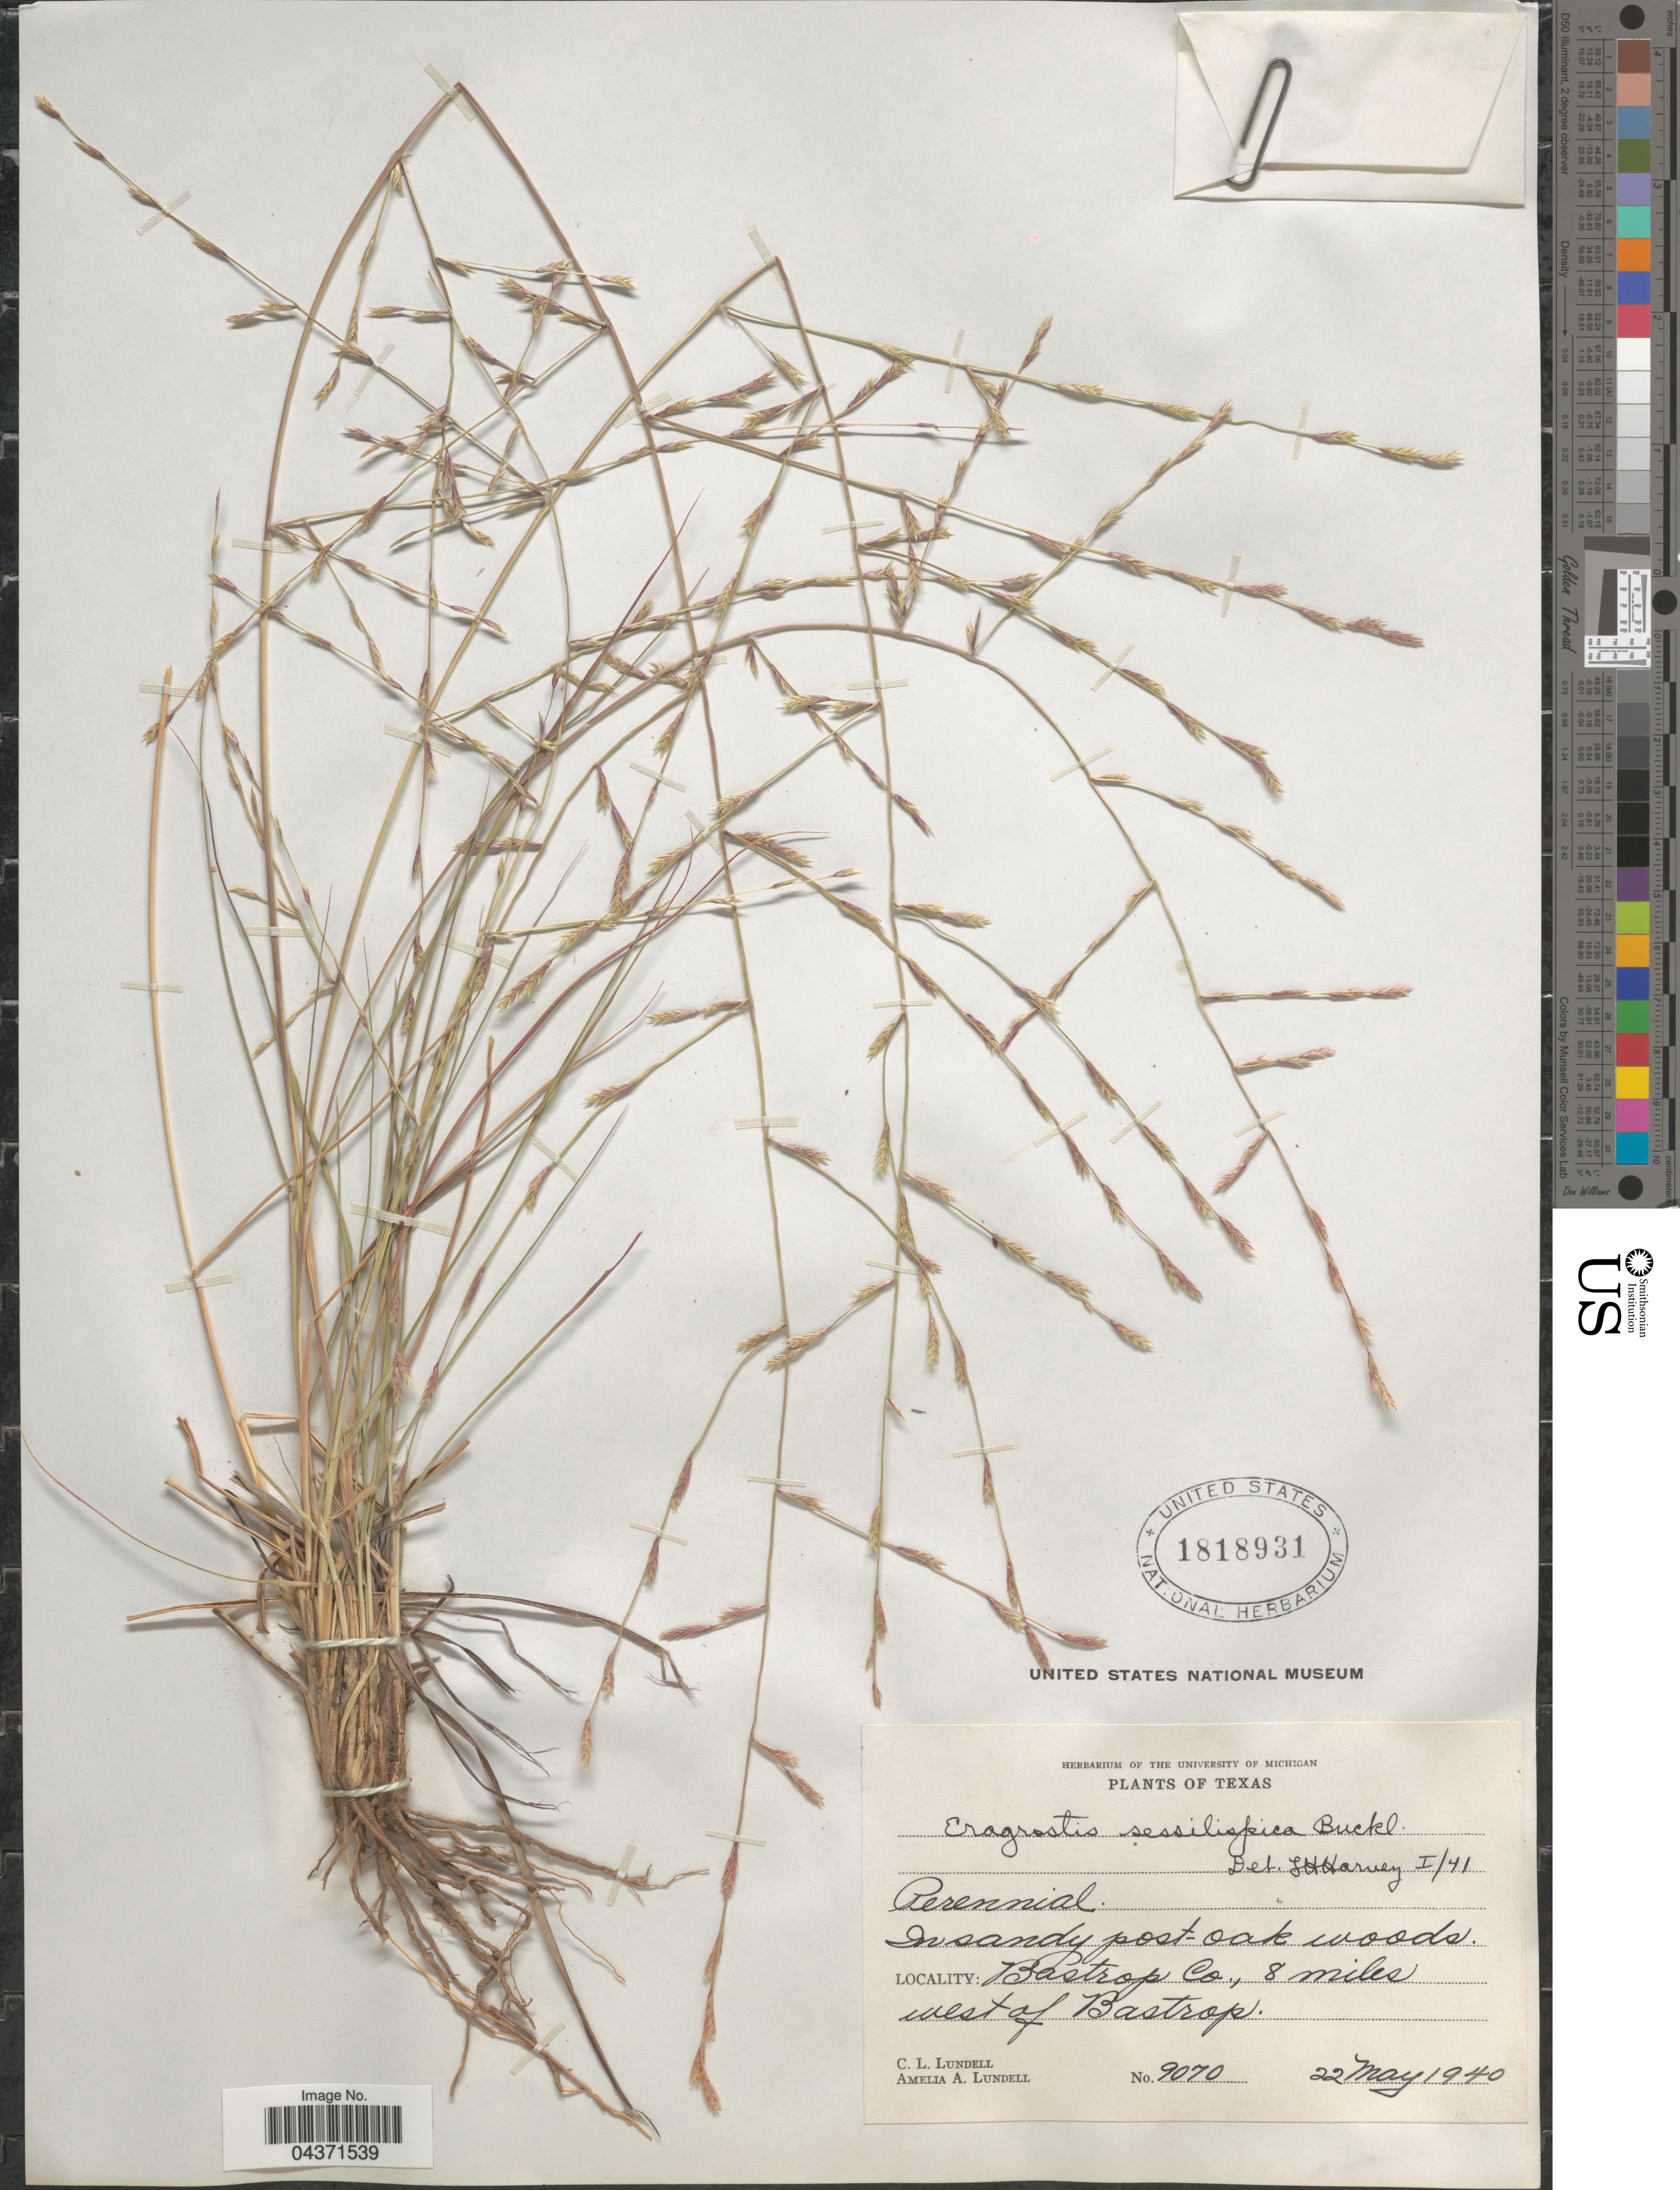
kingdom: Plantae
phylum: Tracheophyta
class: Liliopsida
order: Poales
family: Poaceae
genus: Eragrostis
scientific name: Eragrostis sessilispica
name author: Buckley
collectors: C. L. Lundell & A. A. Lundell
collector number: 9070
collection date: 1940-05-22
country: United States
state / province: Texas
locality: Bastrop Co., 8 miles west of Bastrop.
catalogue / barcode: US 1818931